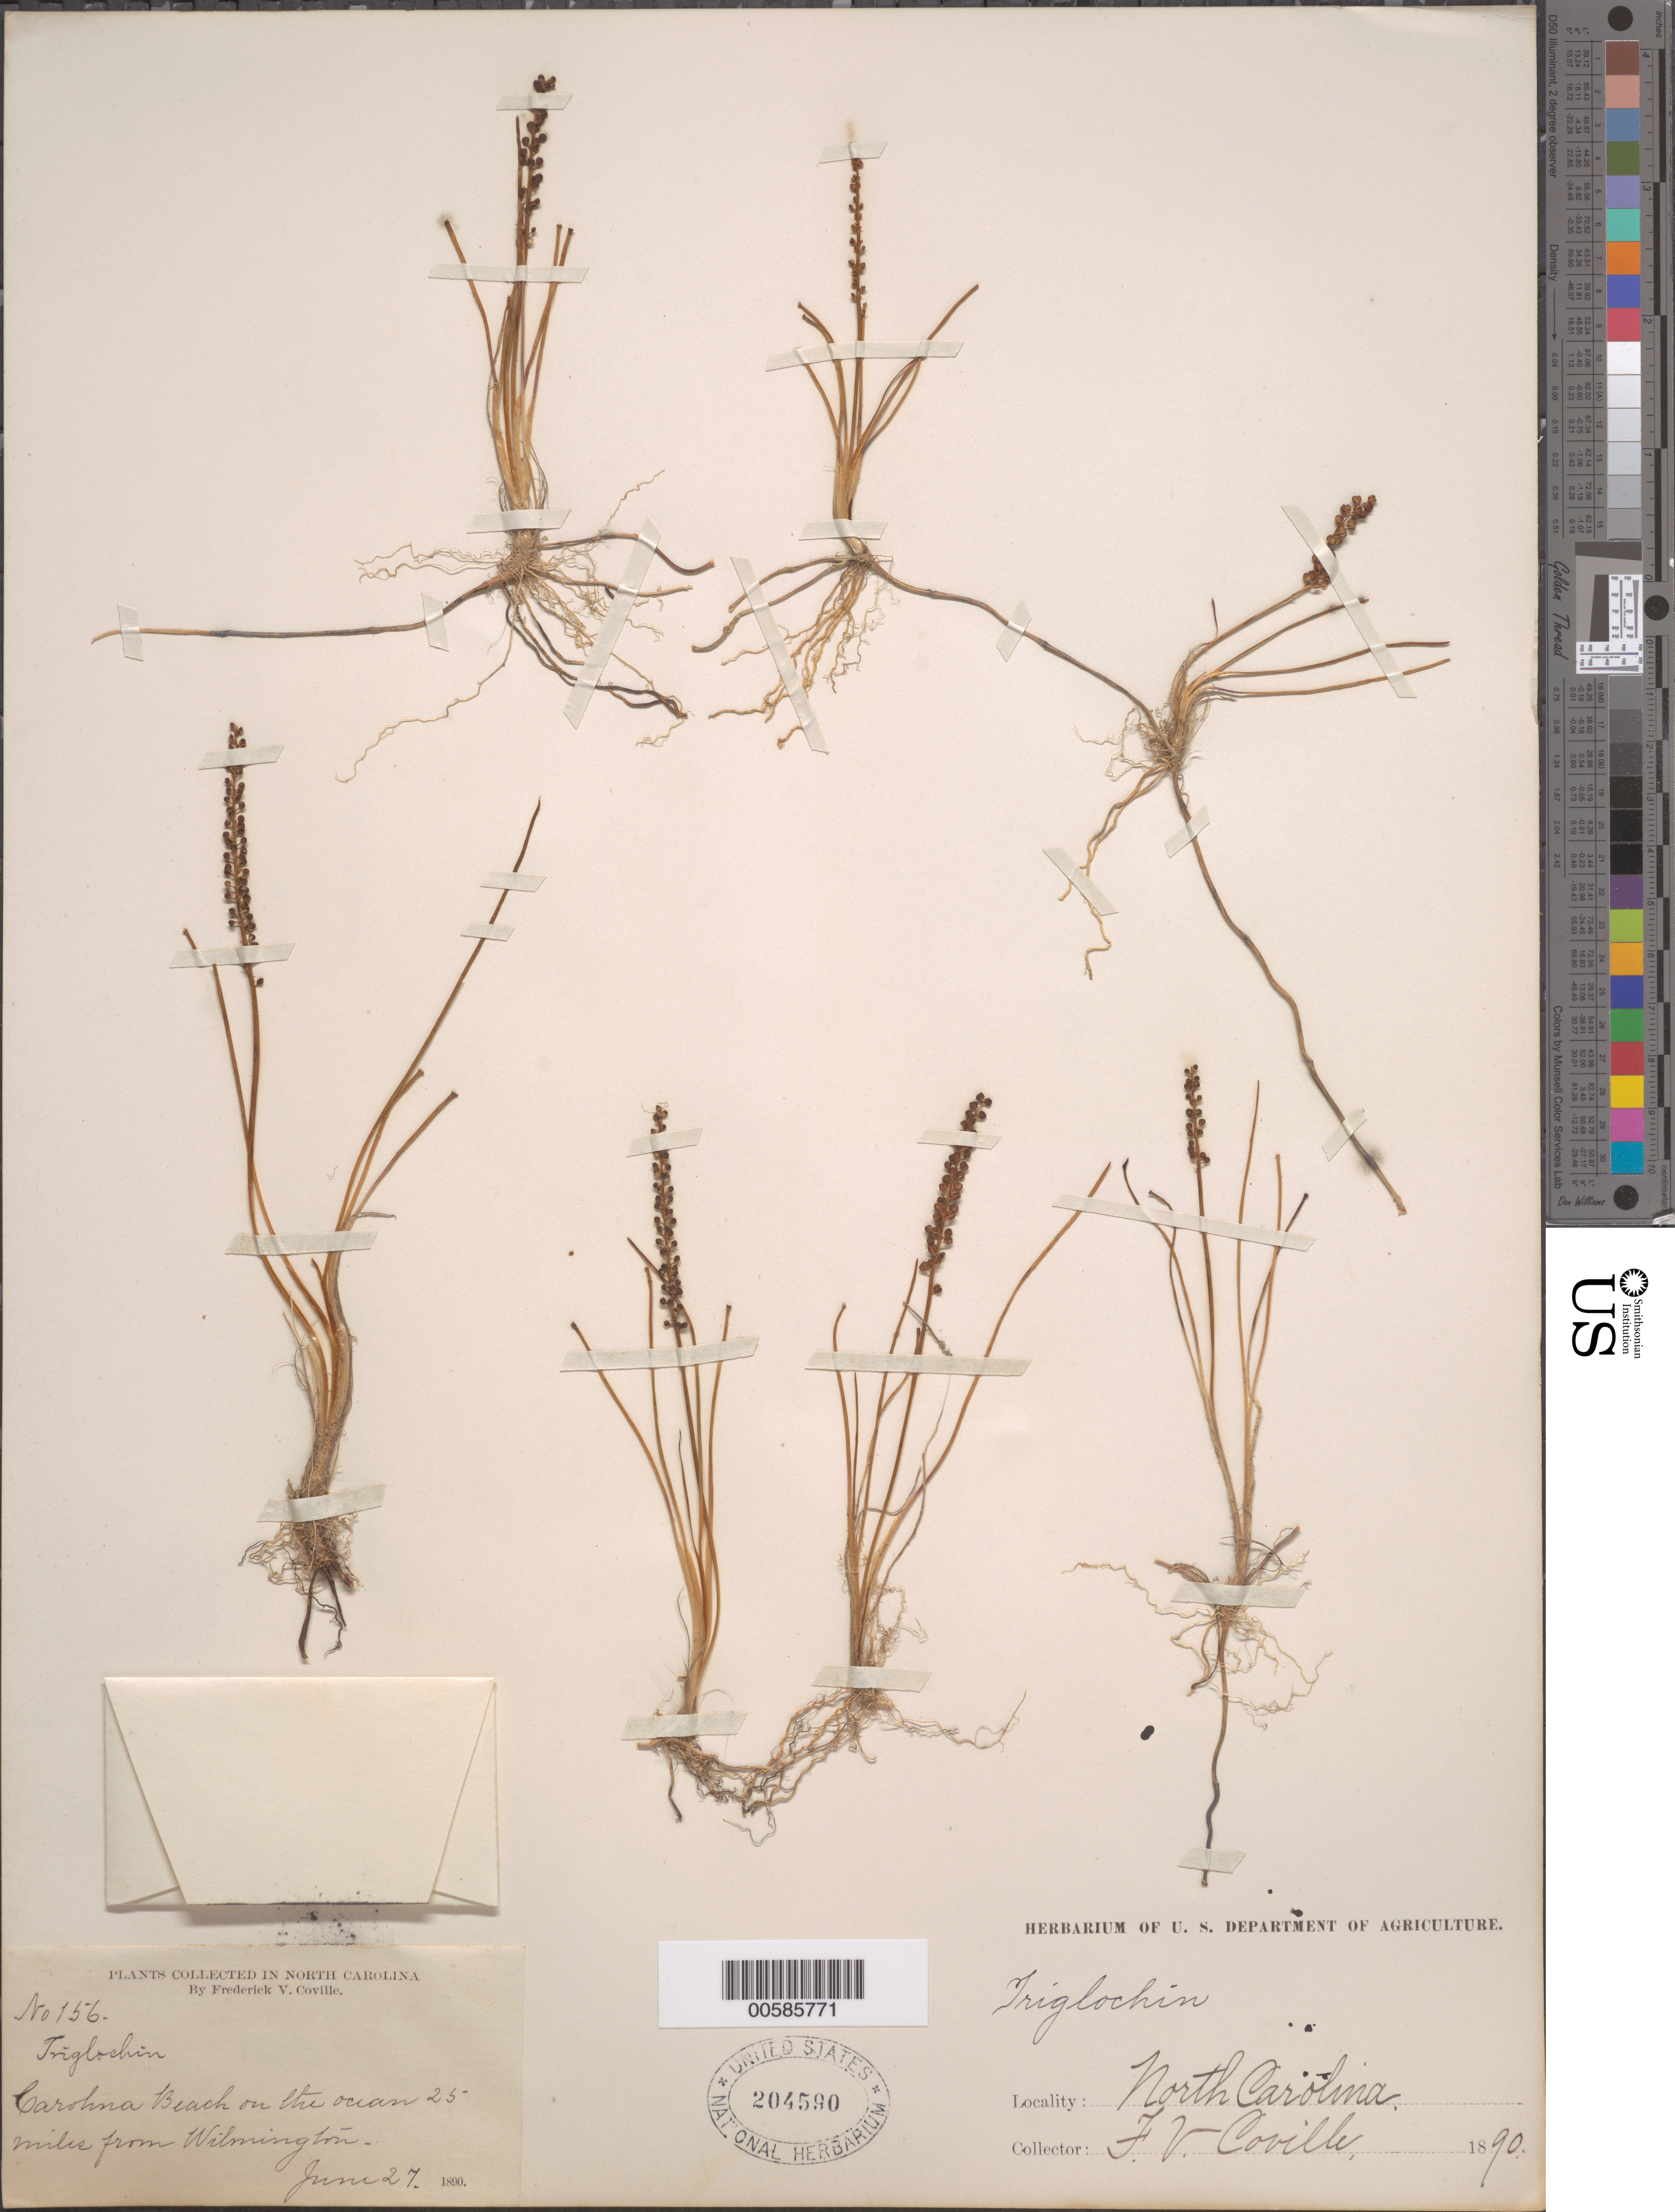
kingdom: Plantae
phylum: Tracheophyta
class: Liliopsida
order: Alismatales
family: Juncaginaceae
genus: Triglochin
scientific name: Triglochin striata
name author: Ruiz & Pav.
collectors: F. V. Coville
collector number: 156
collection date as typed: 27 Jun 1890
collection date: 1890-06-27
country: United States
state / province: North Carolina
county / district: New Hanover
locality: Wilmington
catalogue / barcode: US 204590